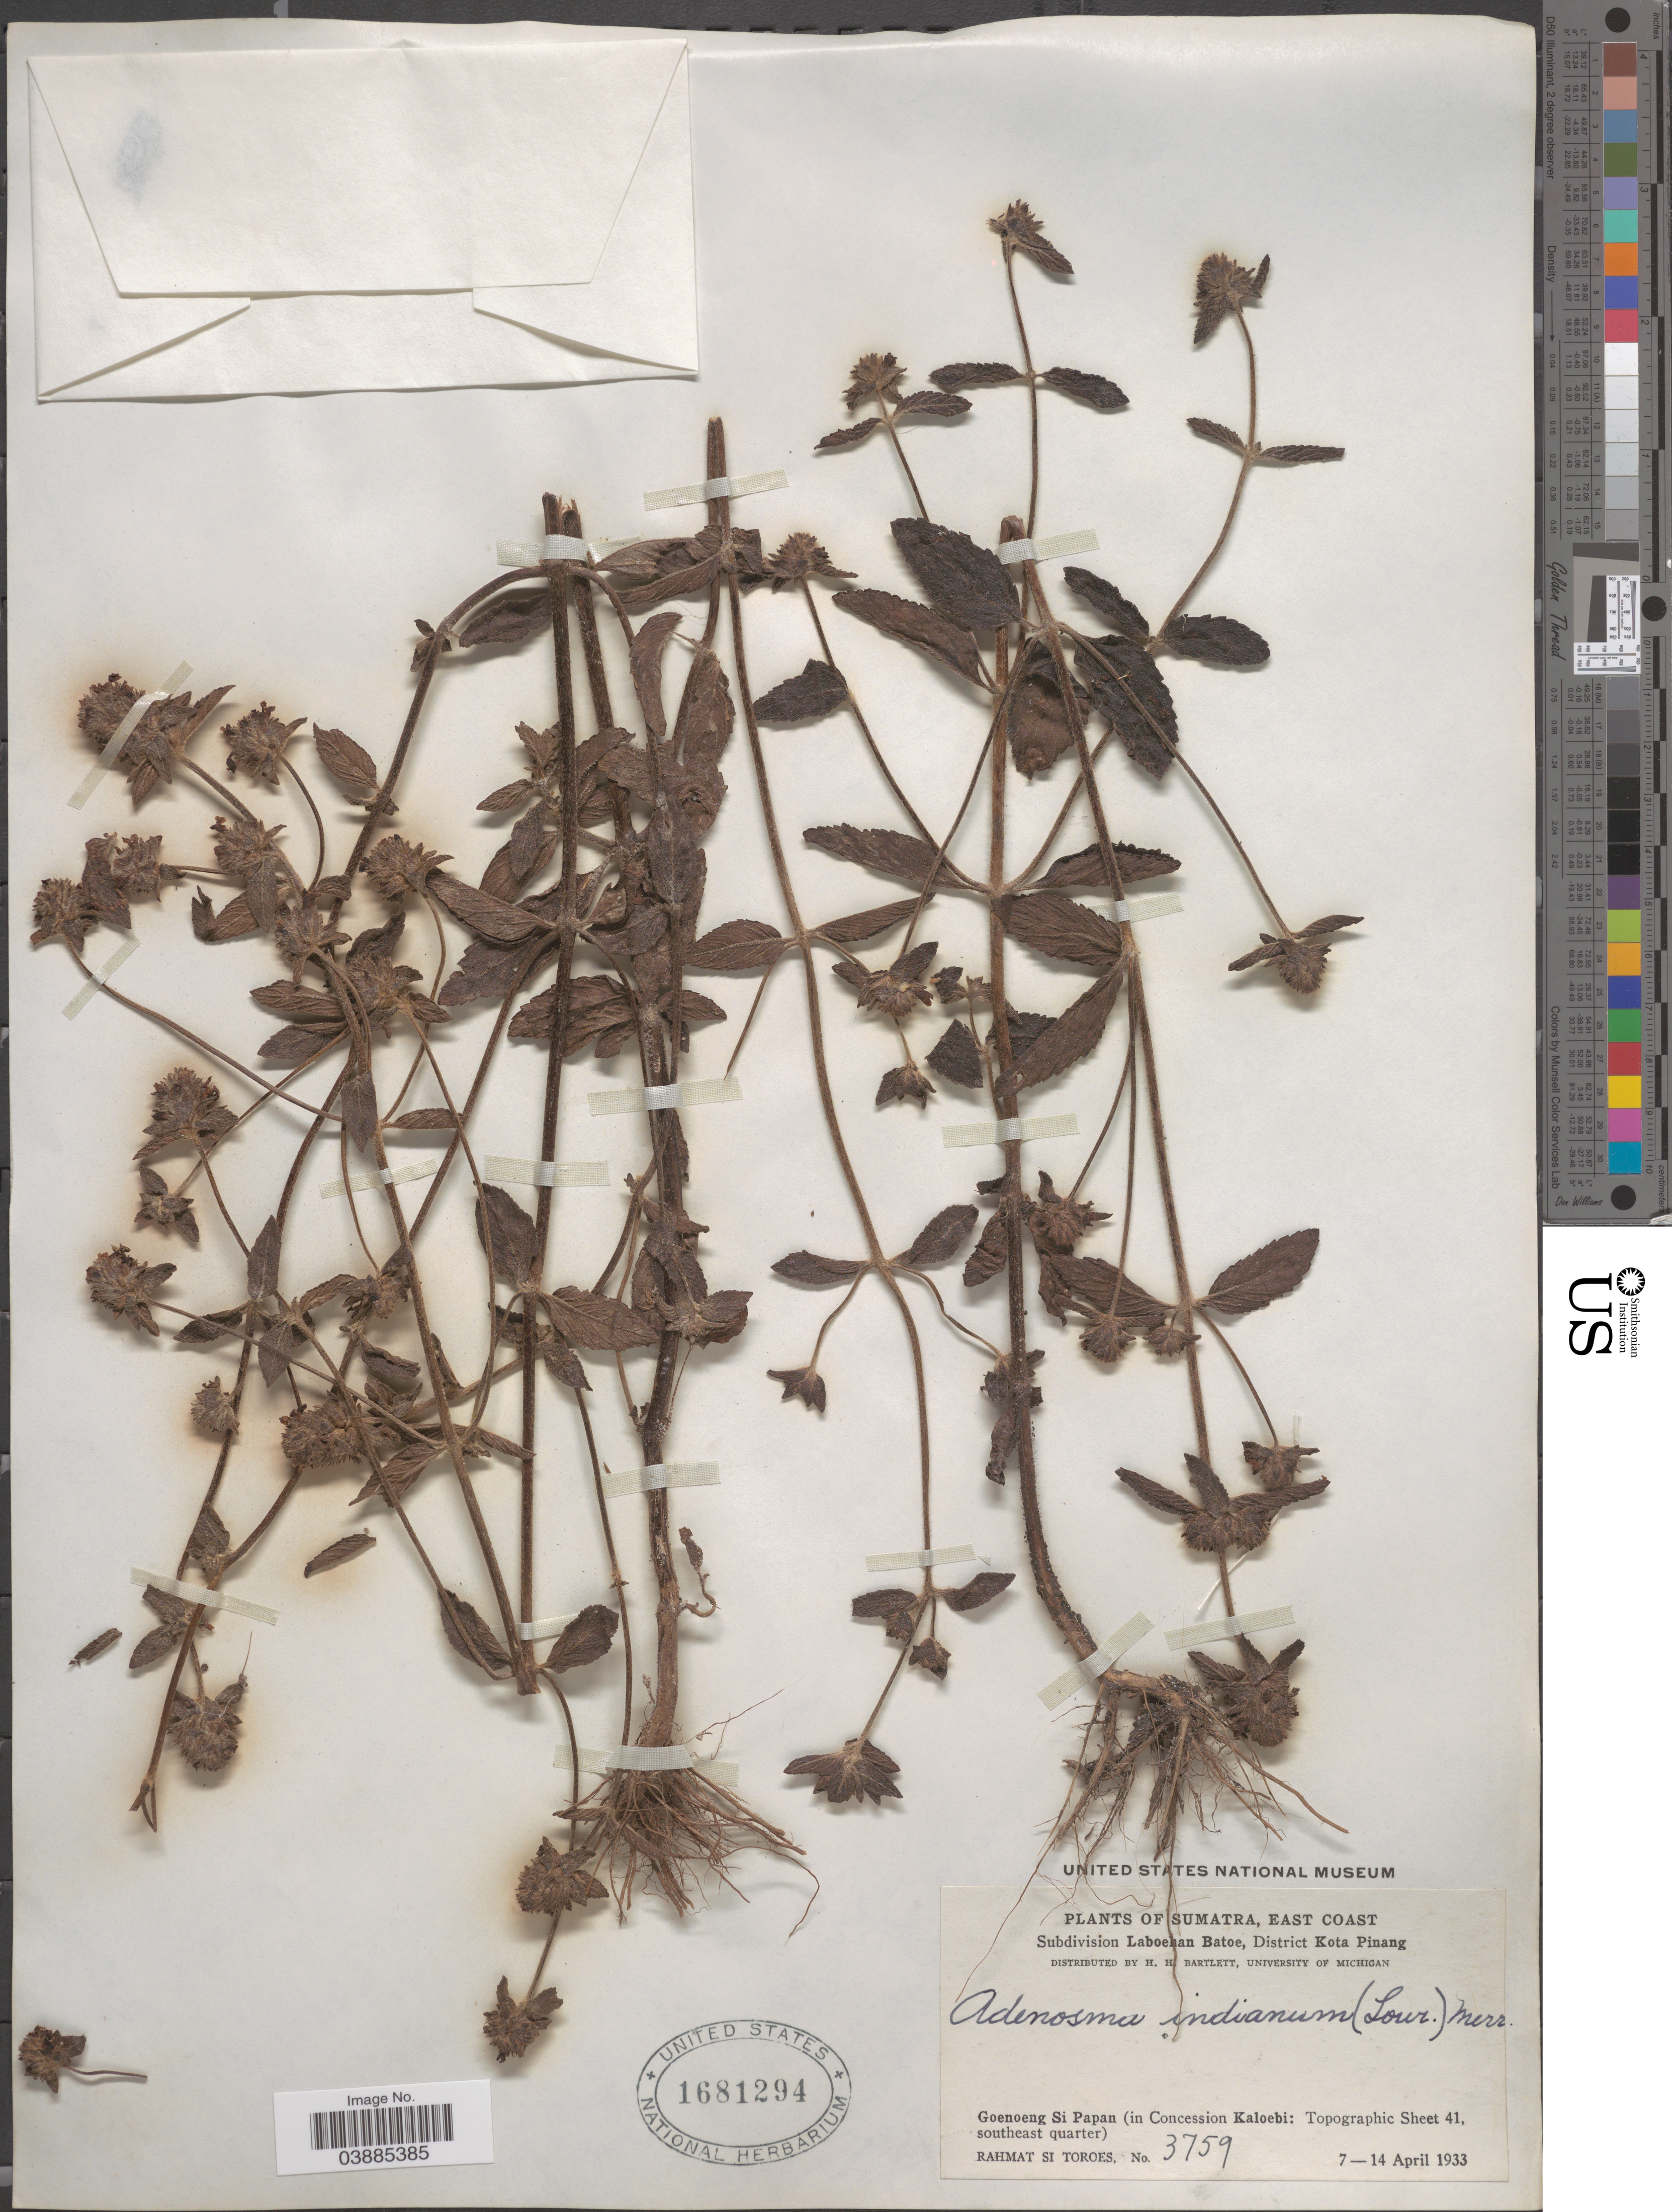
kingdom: Plantae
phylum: Tracheophyta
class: Magnoliopsida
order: Lamiales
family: Plantaginaceae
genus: Adenosma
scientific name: Adenosma indianum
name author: (Lour.) Merr.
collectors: Rahmat Si Boeea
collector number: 3759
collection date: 1933-04-07/1933-04-14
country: Indonesia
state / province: Sumatra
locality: East Coast. Subdivision Laboehan Batoe, District Kota Pinang. Goenoeng Si Papan (in Concession Kaloebi: Topographic Sheet 41, southeast quarter).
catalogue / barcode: US 1681294